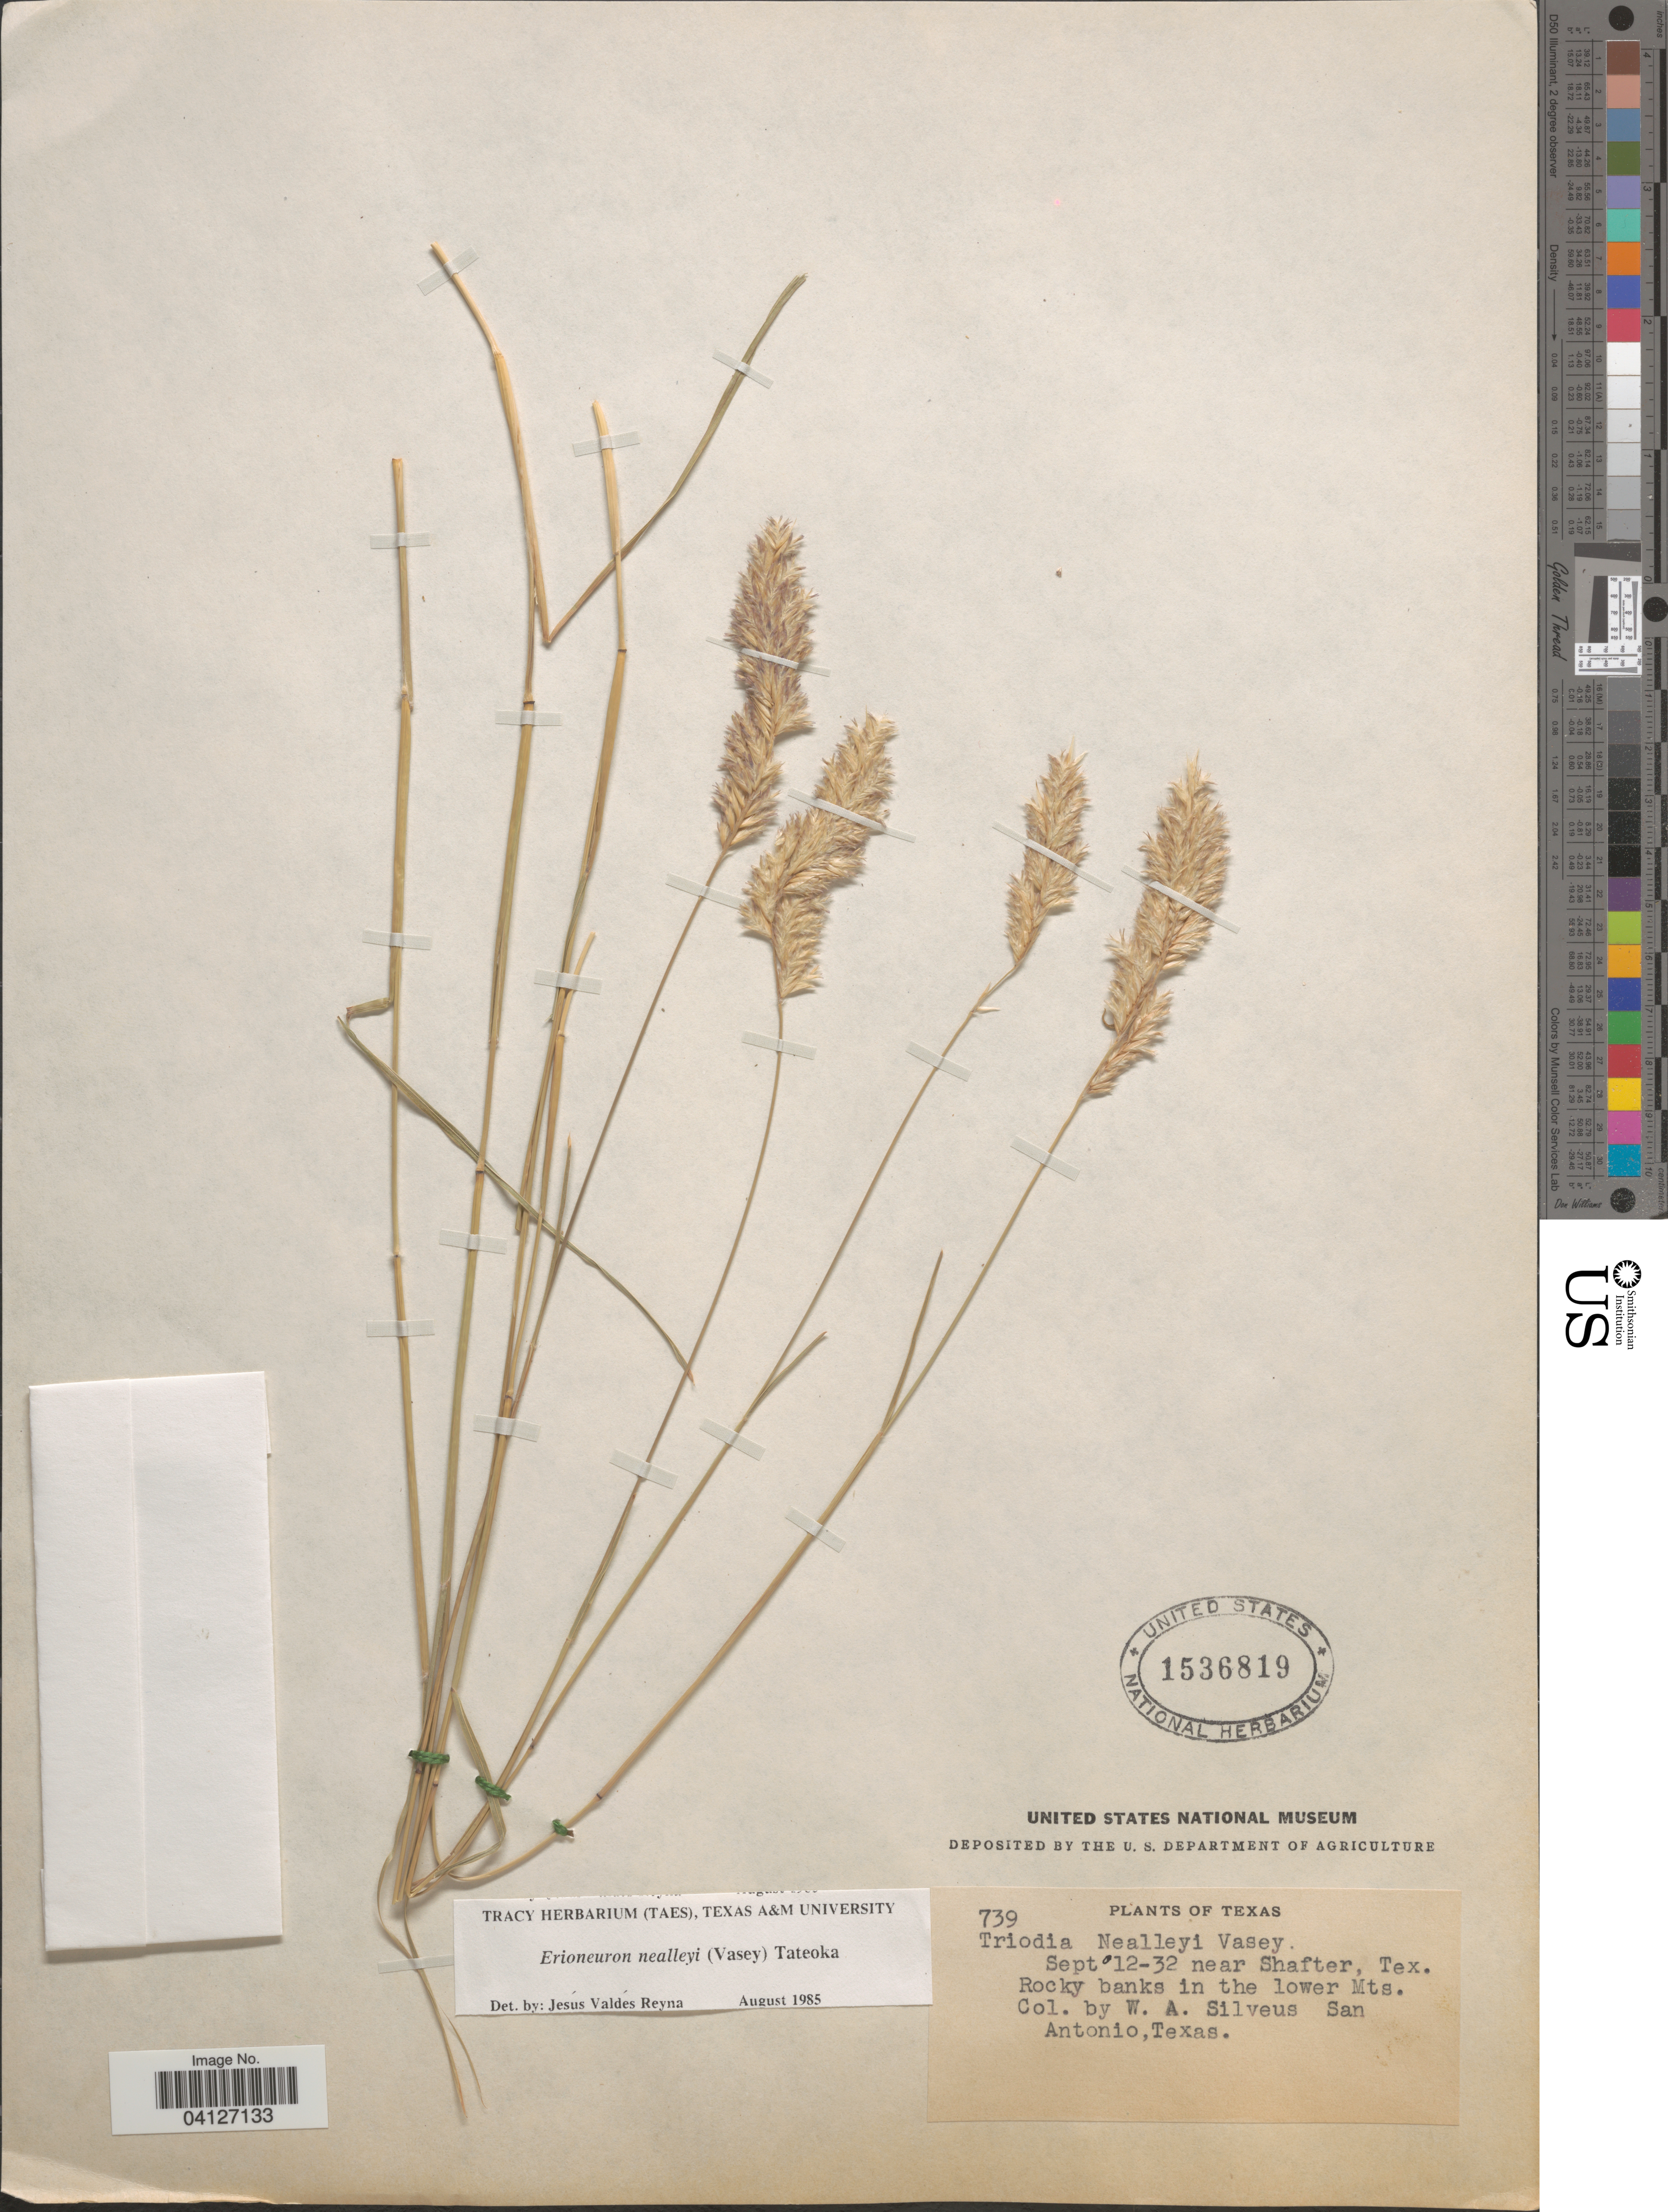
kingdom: Plantae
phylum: Tracheophyta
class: Liliopsida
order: Poales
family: Poaceae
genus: Erioneuron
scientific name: Erioneuron nealleyi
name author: (Vasey) Tateoka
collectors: W. Silveus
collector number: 739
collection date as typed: Transcribed d/m/y: 12/9/32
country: United States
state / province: Texas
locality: Near Shafter. Rocky banks in the lowers Mts.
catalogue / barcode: US 1536819